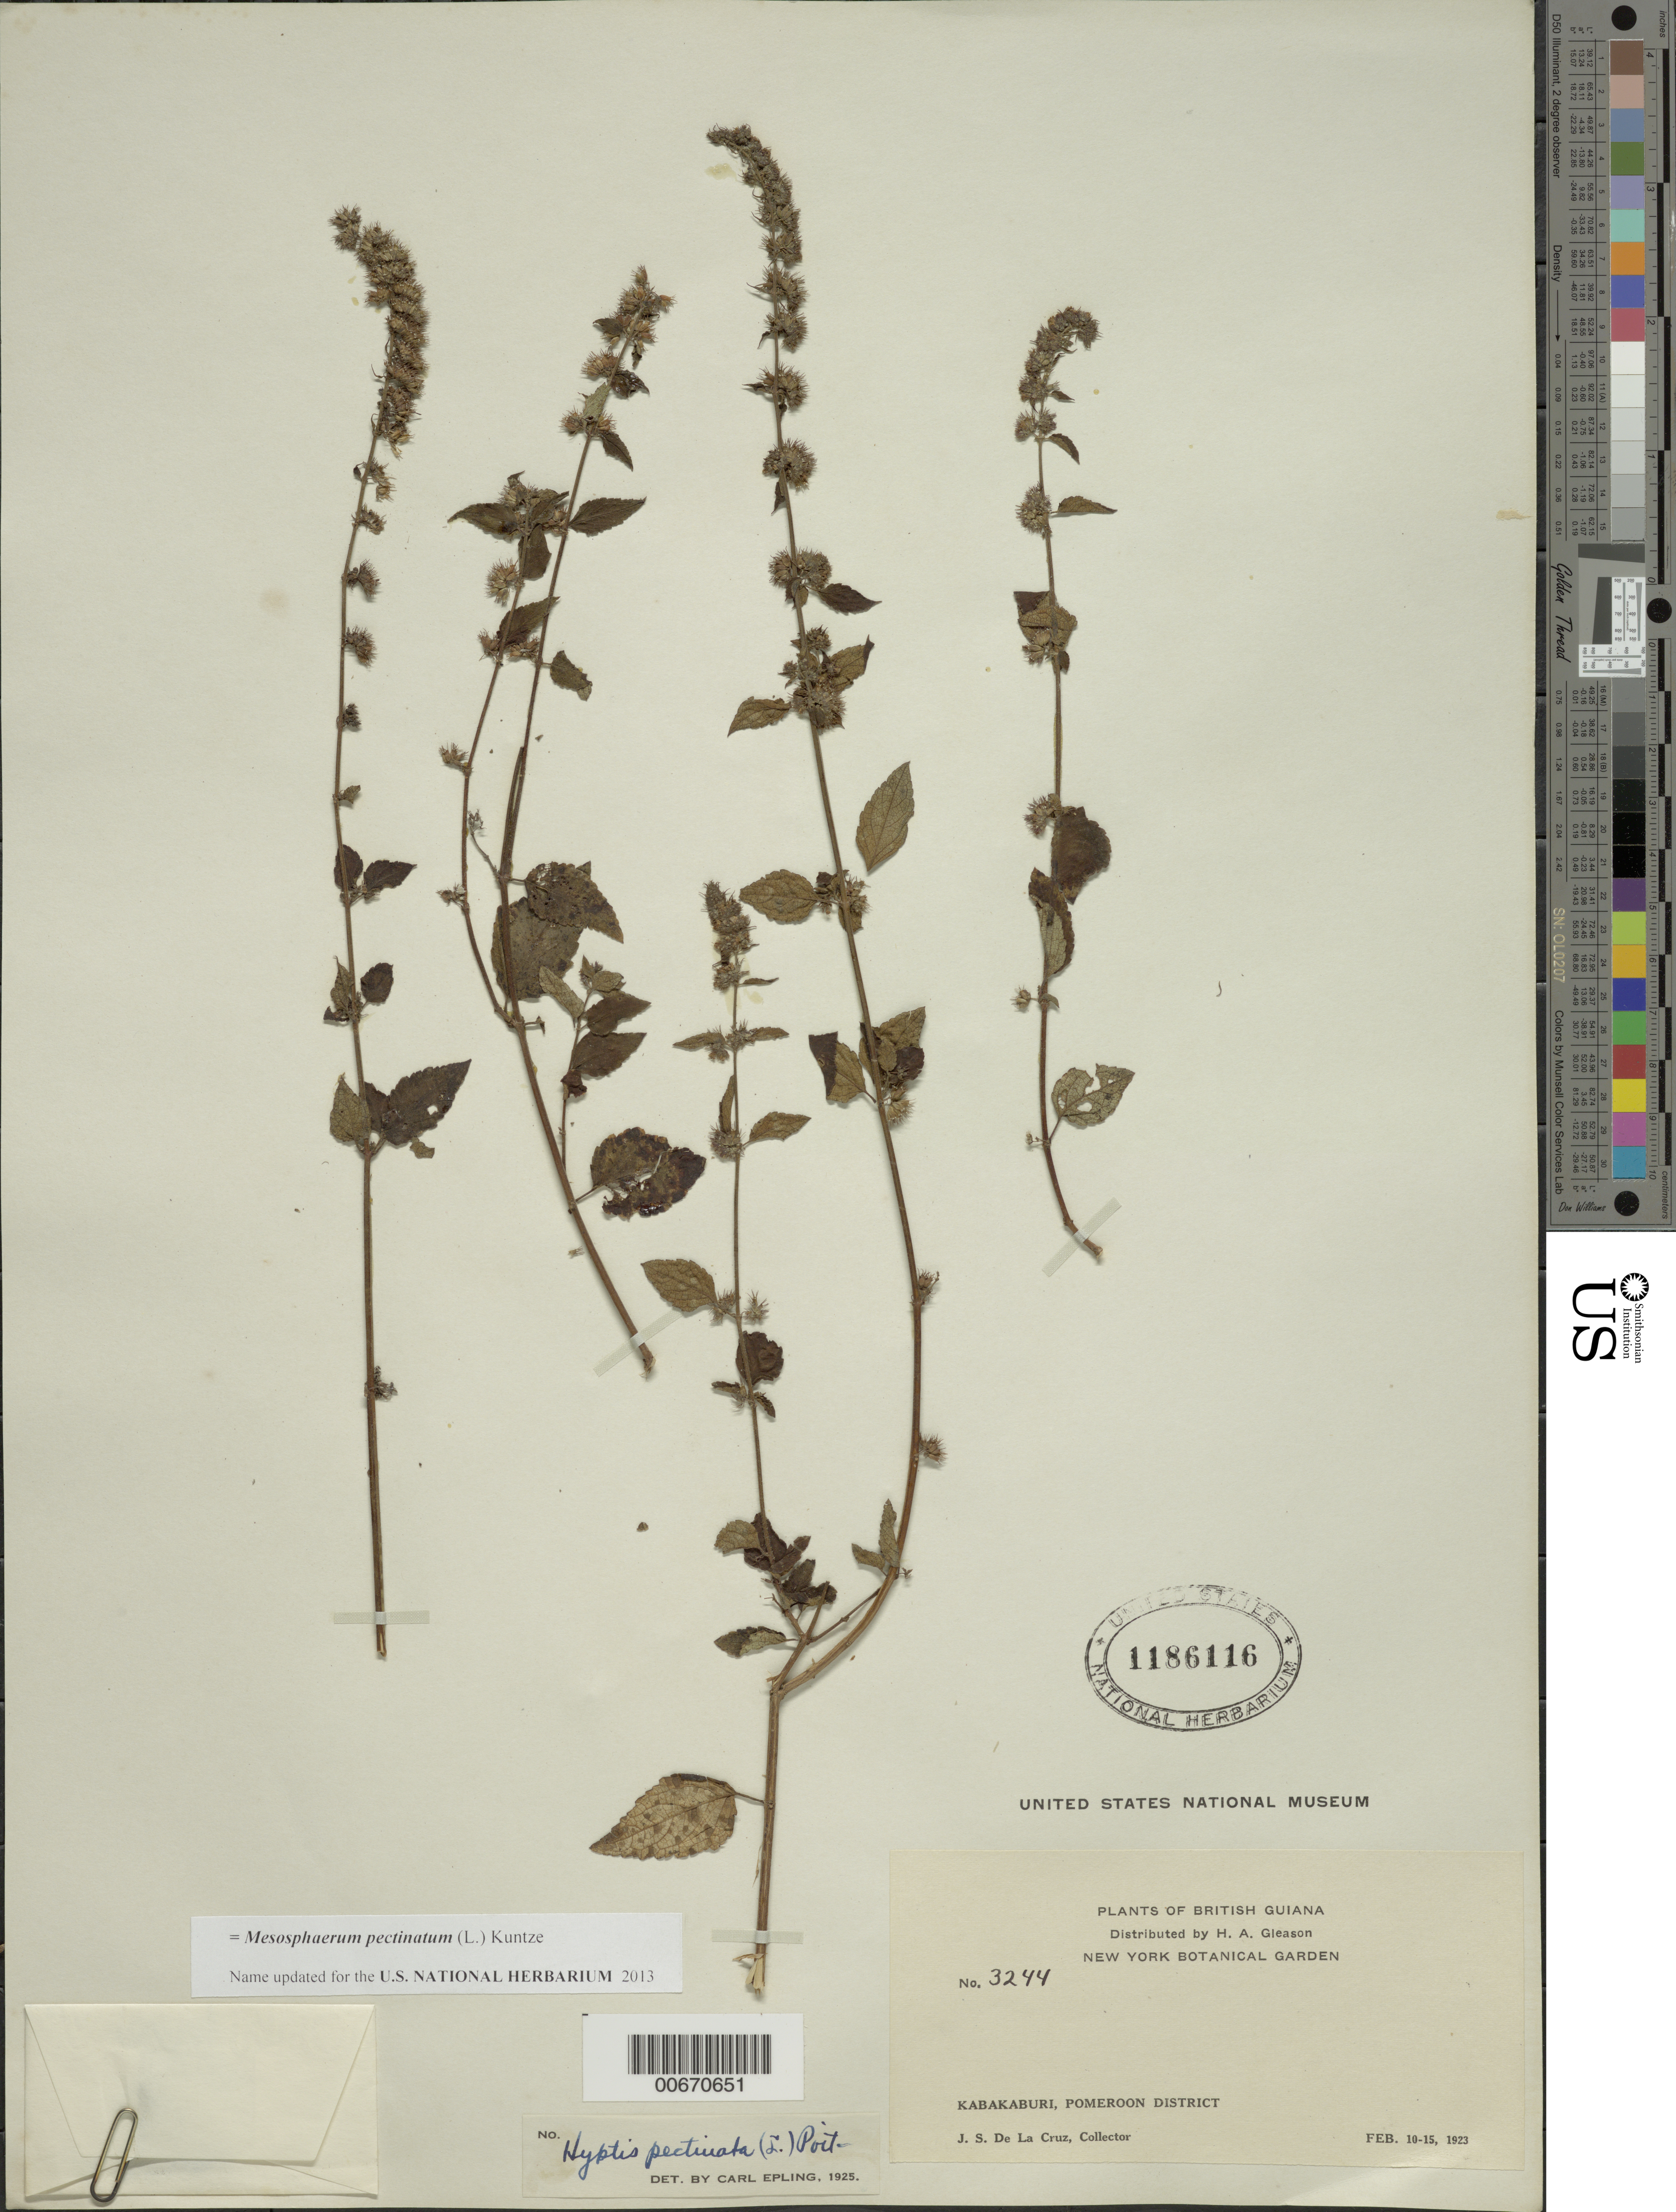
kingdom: Plantae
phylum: Tracheophyta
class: Magnoliopsida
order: Lamiales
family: Lamiaceae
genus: Hyptis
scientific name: Hyptis pectinata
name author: (L.) Poit.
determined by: Epling, C. C.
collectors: J. S. de la Cruz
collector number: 3244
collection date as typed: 10-Feb-23 to 15-Feb-23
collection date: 1923-02-10/1923-02-15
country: Guyana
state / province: Pomeroon-Supenaam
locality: Kabakaburi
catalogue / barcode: US 1186116